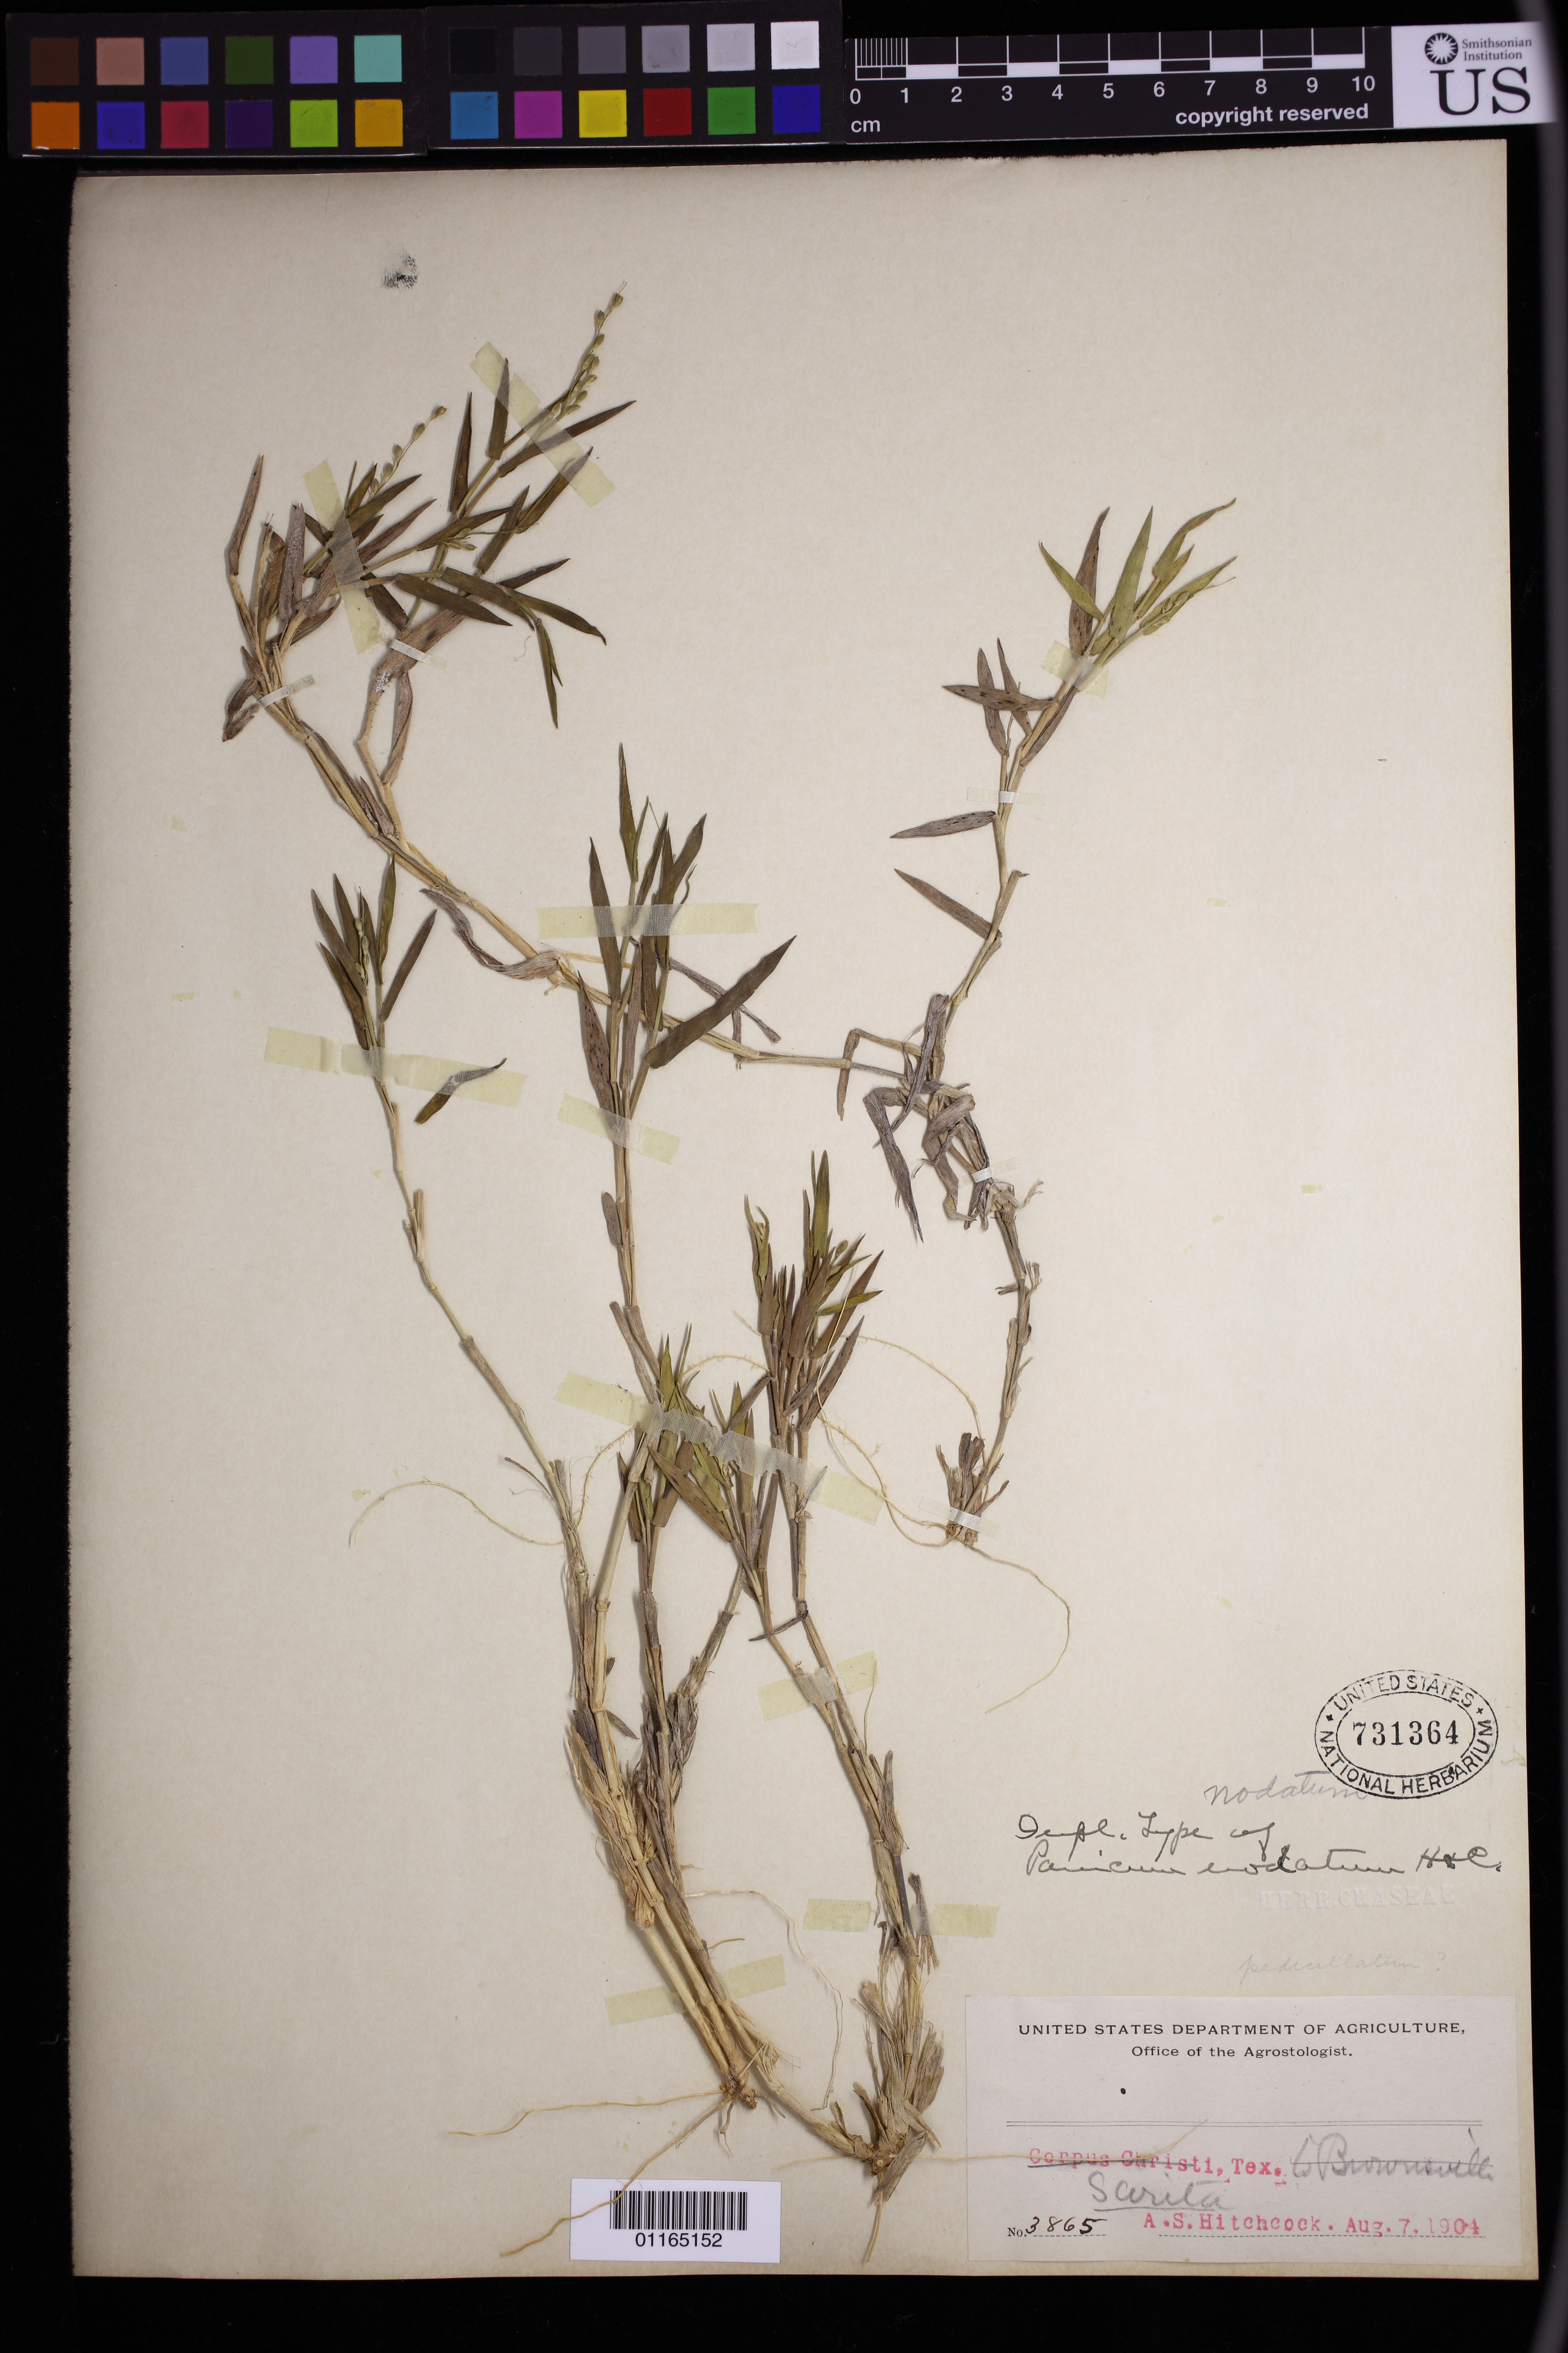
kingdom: Plantae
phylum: Tracheophyta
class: Liliopsida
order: Poales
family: Poaceae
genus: Panicum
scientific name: Panicum nodatum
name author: Hitchc. & Chase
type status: Isotype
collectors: A. S. Hitchcock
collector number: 3865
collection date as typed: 07 Aug 1904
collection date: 1904-08-07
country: United States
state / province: Texas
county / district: Kenedy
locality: Sarita.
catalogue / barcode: US 731364